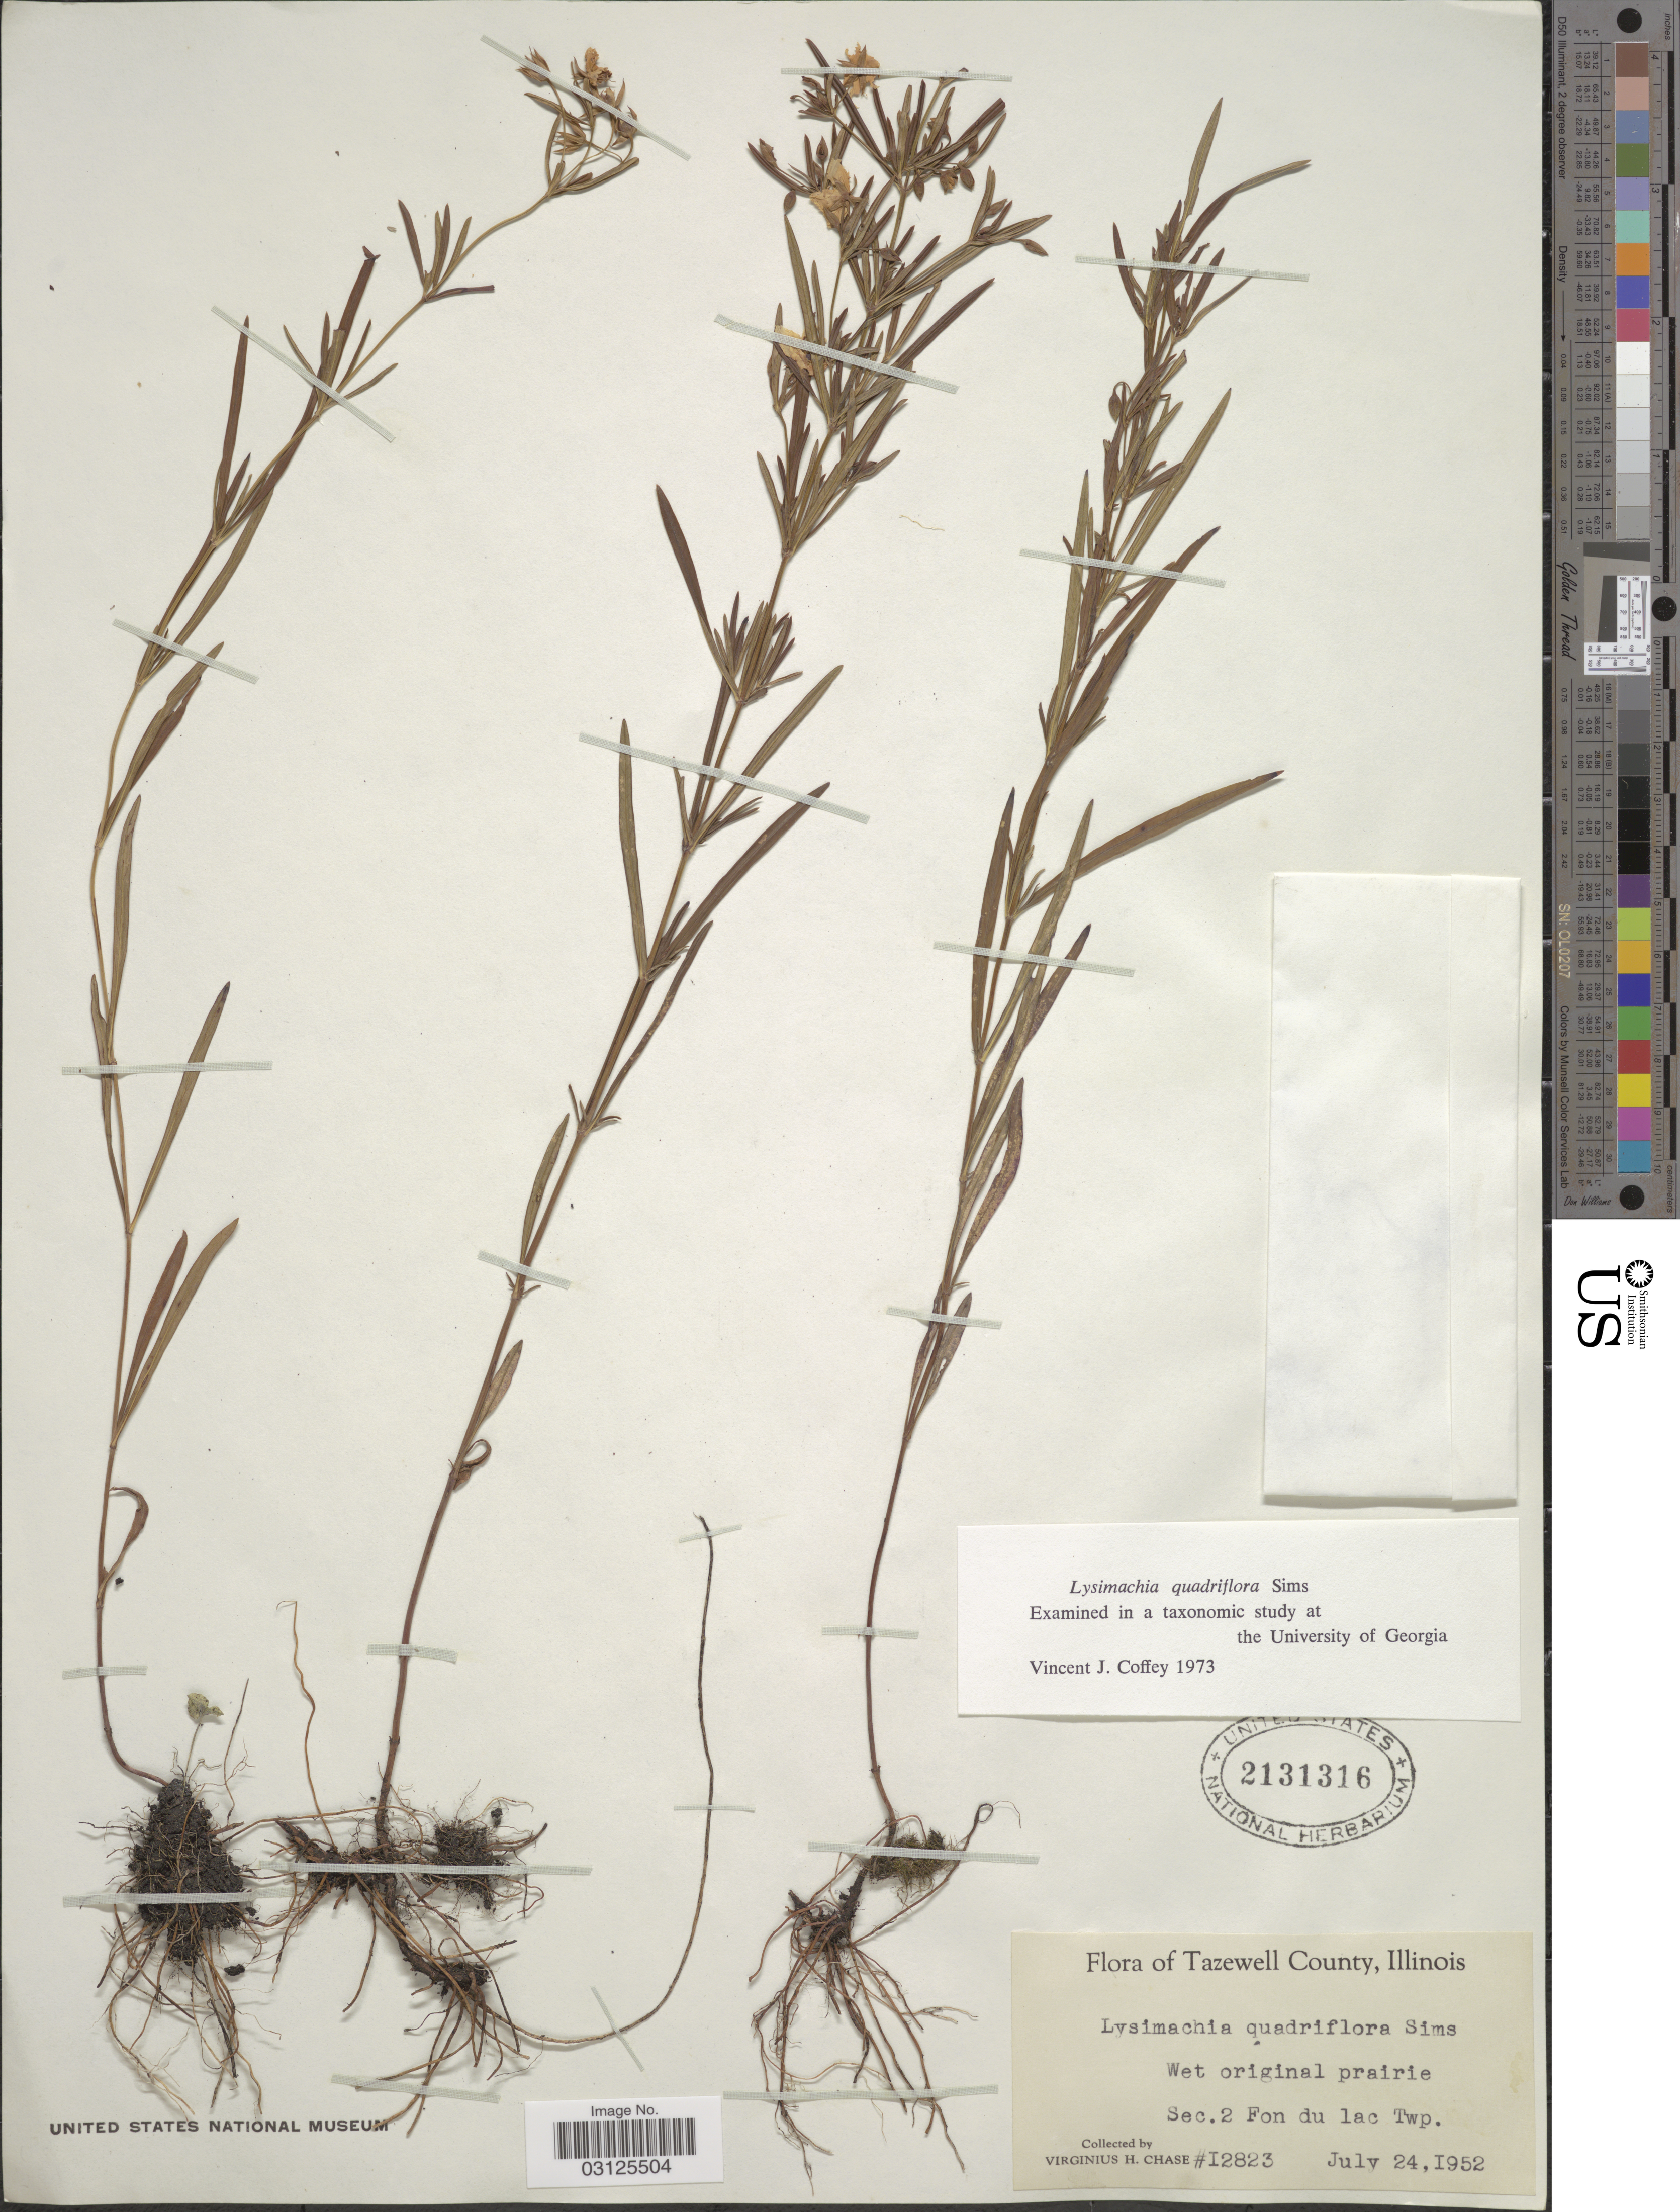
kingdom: Plantae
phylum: Tracheophyta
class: Magnoliopsida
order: Ericales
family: Primulaceae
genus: Steironema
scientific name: Steironema quadriflorum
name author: (Sims) Hitchc.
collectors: V. H. Chase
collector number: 12823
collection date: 1952-07-24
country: United States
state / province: Illinois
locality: Tazewell County, Sec. 2 Fon du lac Twp.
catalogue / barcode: US 2131316